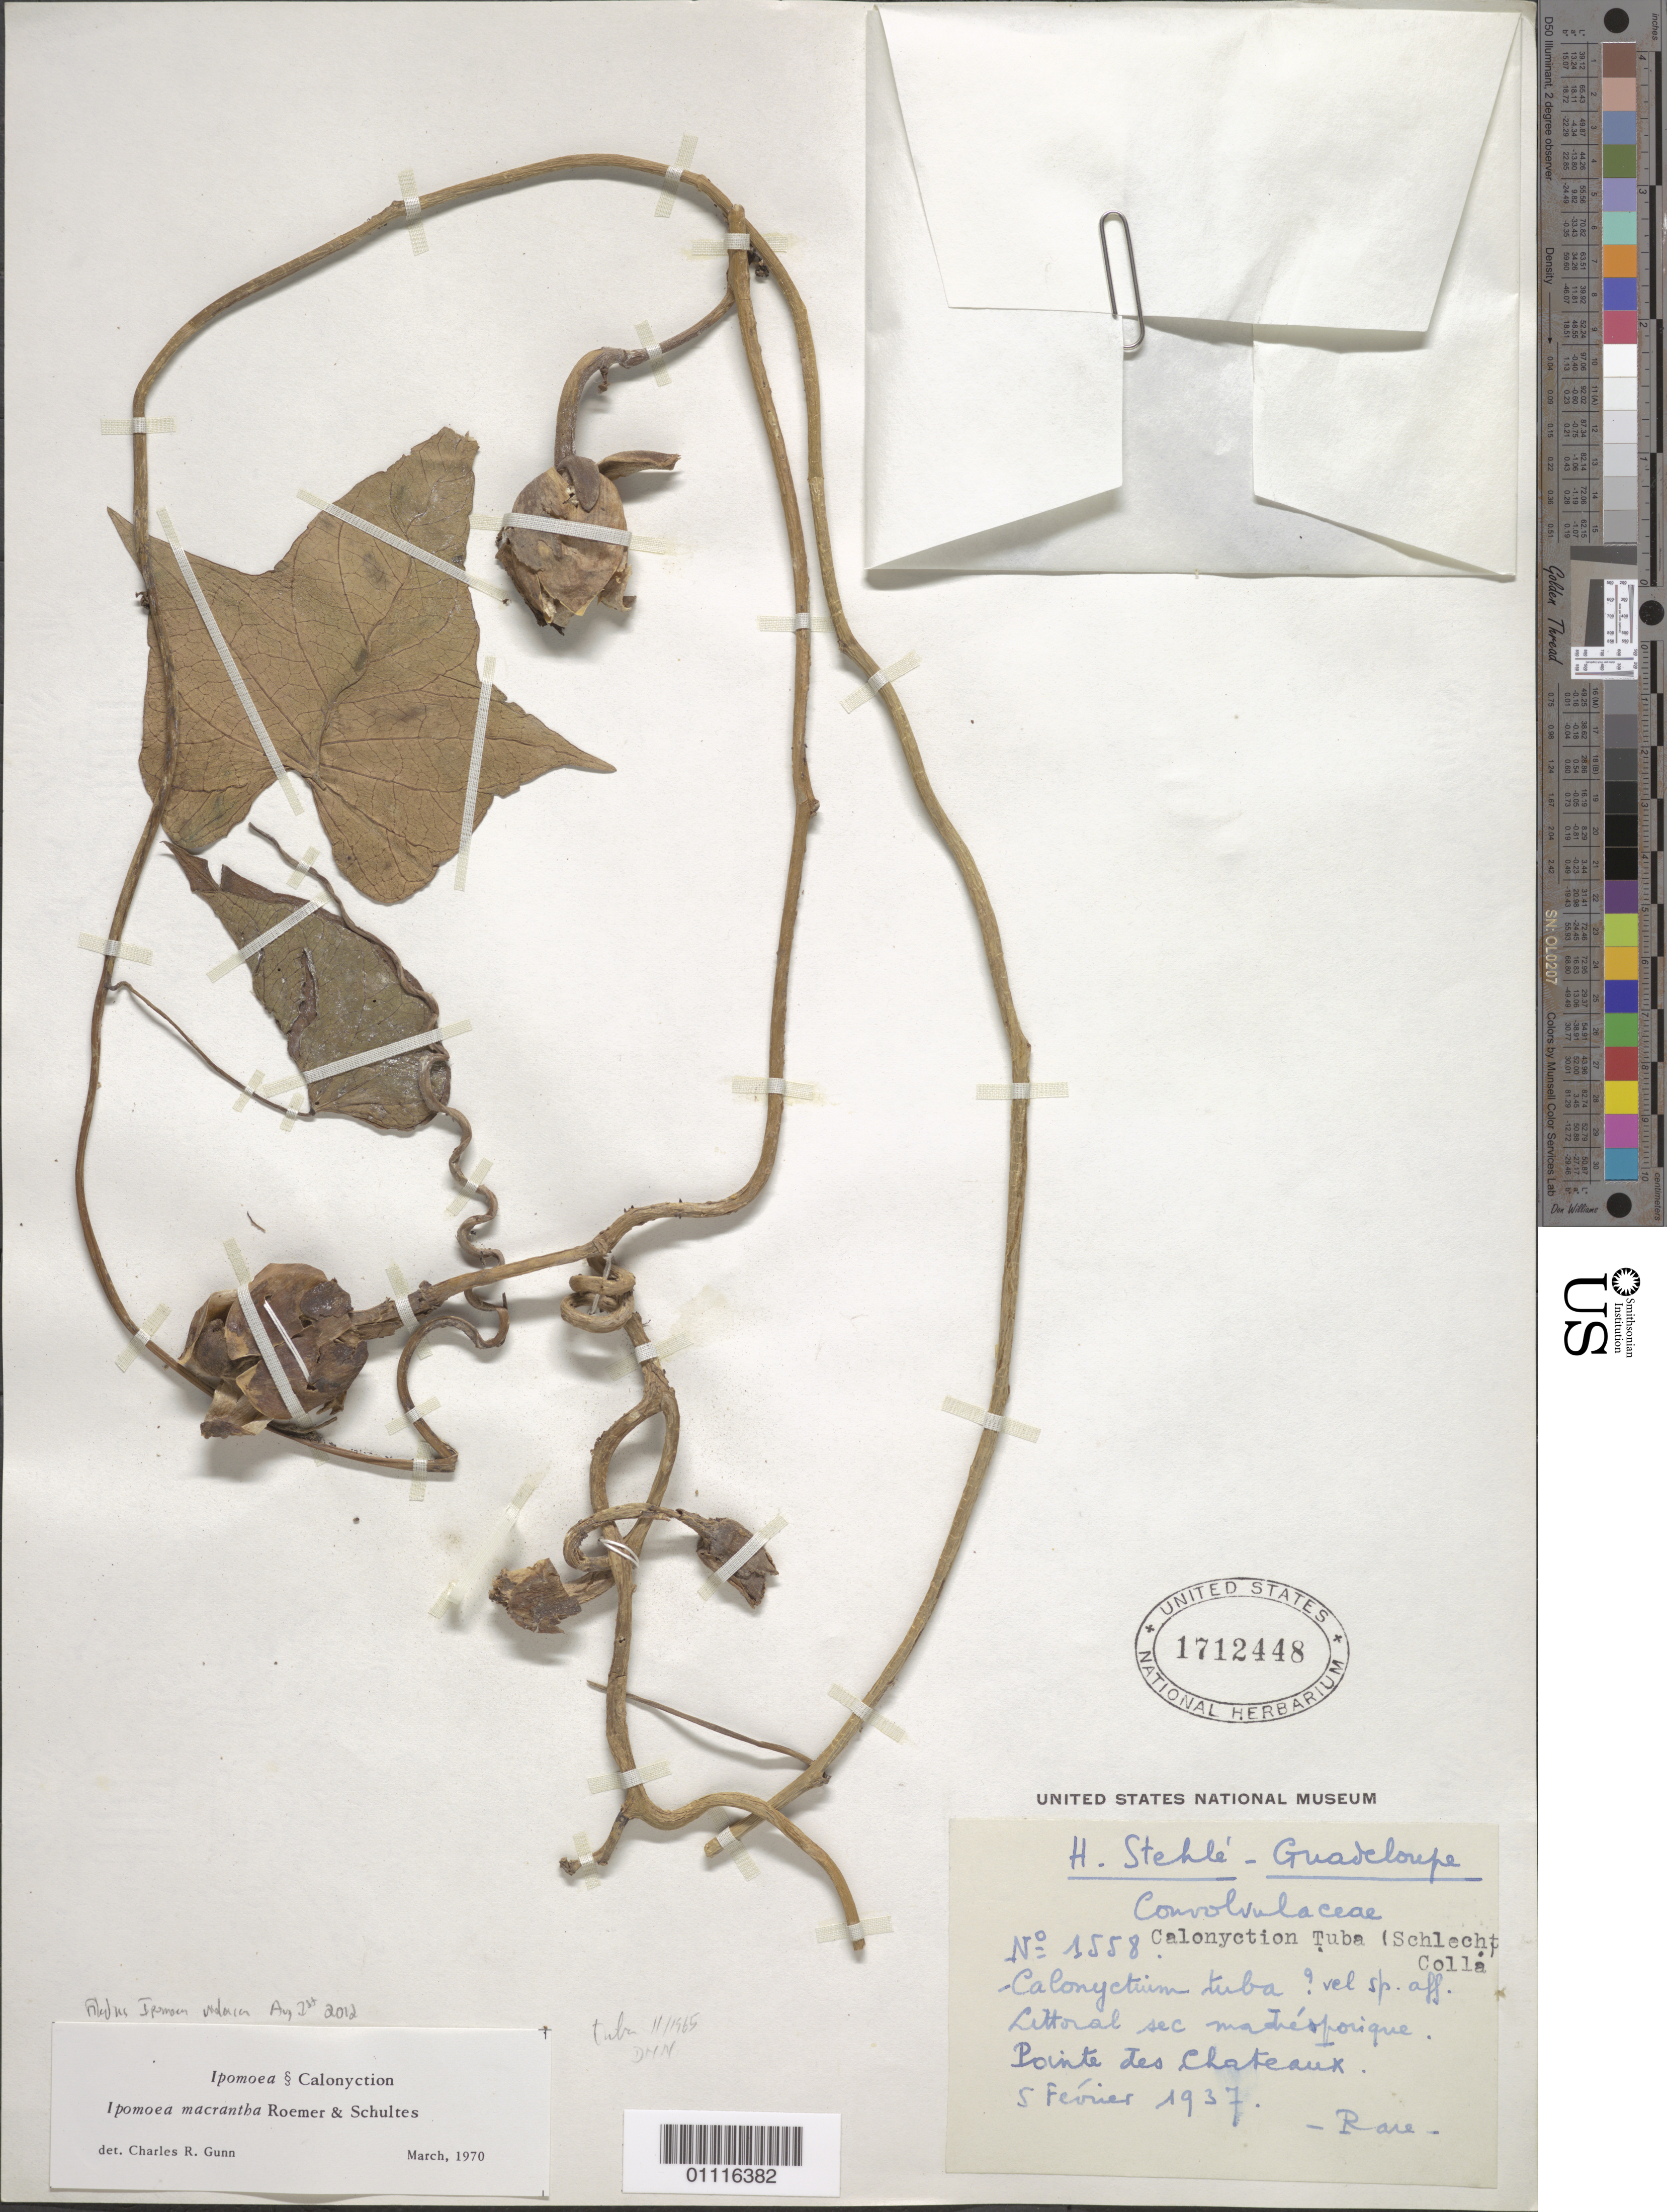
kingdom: Plantae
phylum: Tracheophyta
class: Magnoliopsida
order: Solanales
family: Convolvulaceae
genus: Ipomoea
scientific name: Ipomoea violacea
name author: L.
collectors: H. Stehlé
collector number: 1558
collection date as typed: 05 Feb 1937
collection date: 1937-02-05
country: Guadeloupe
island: Grande Terre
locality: Littoral sec madresforique. Pointe des Chateaux.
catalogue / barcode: US 1712448